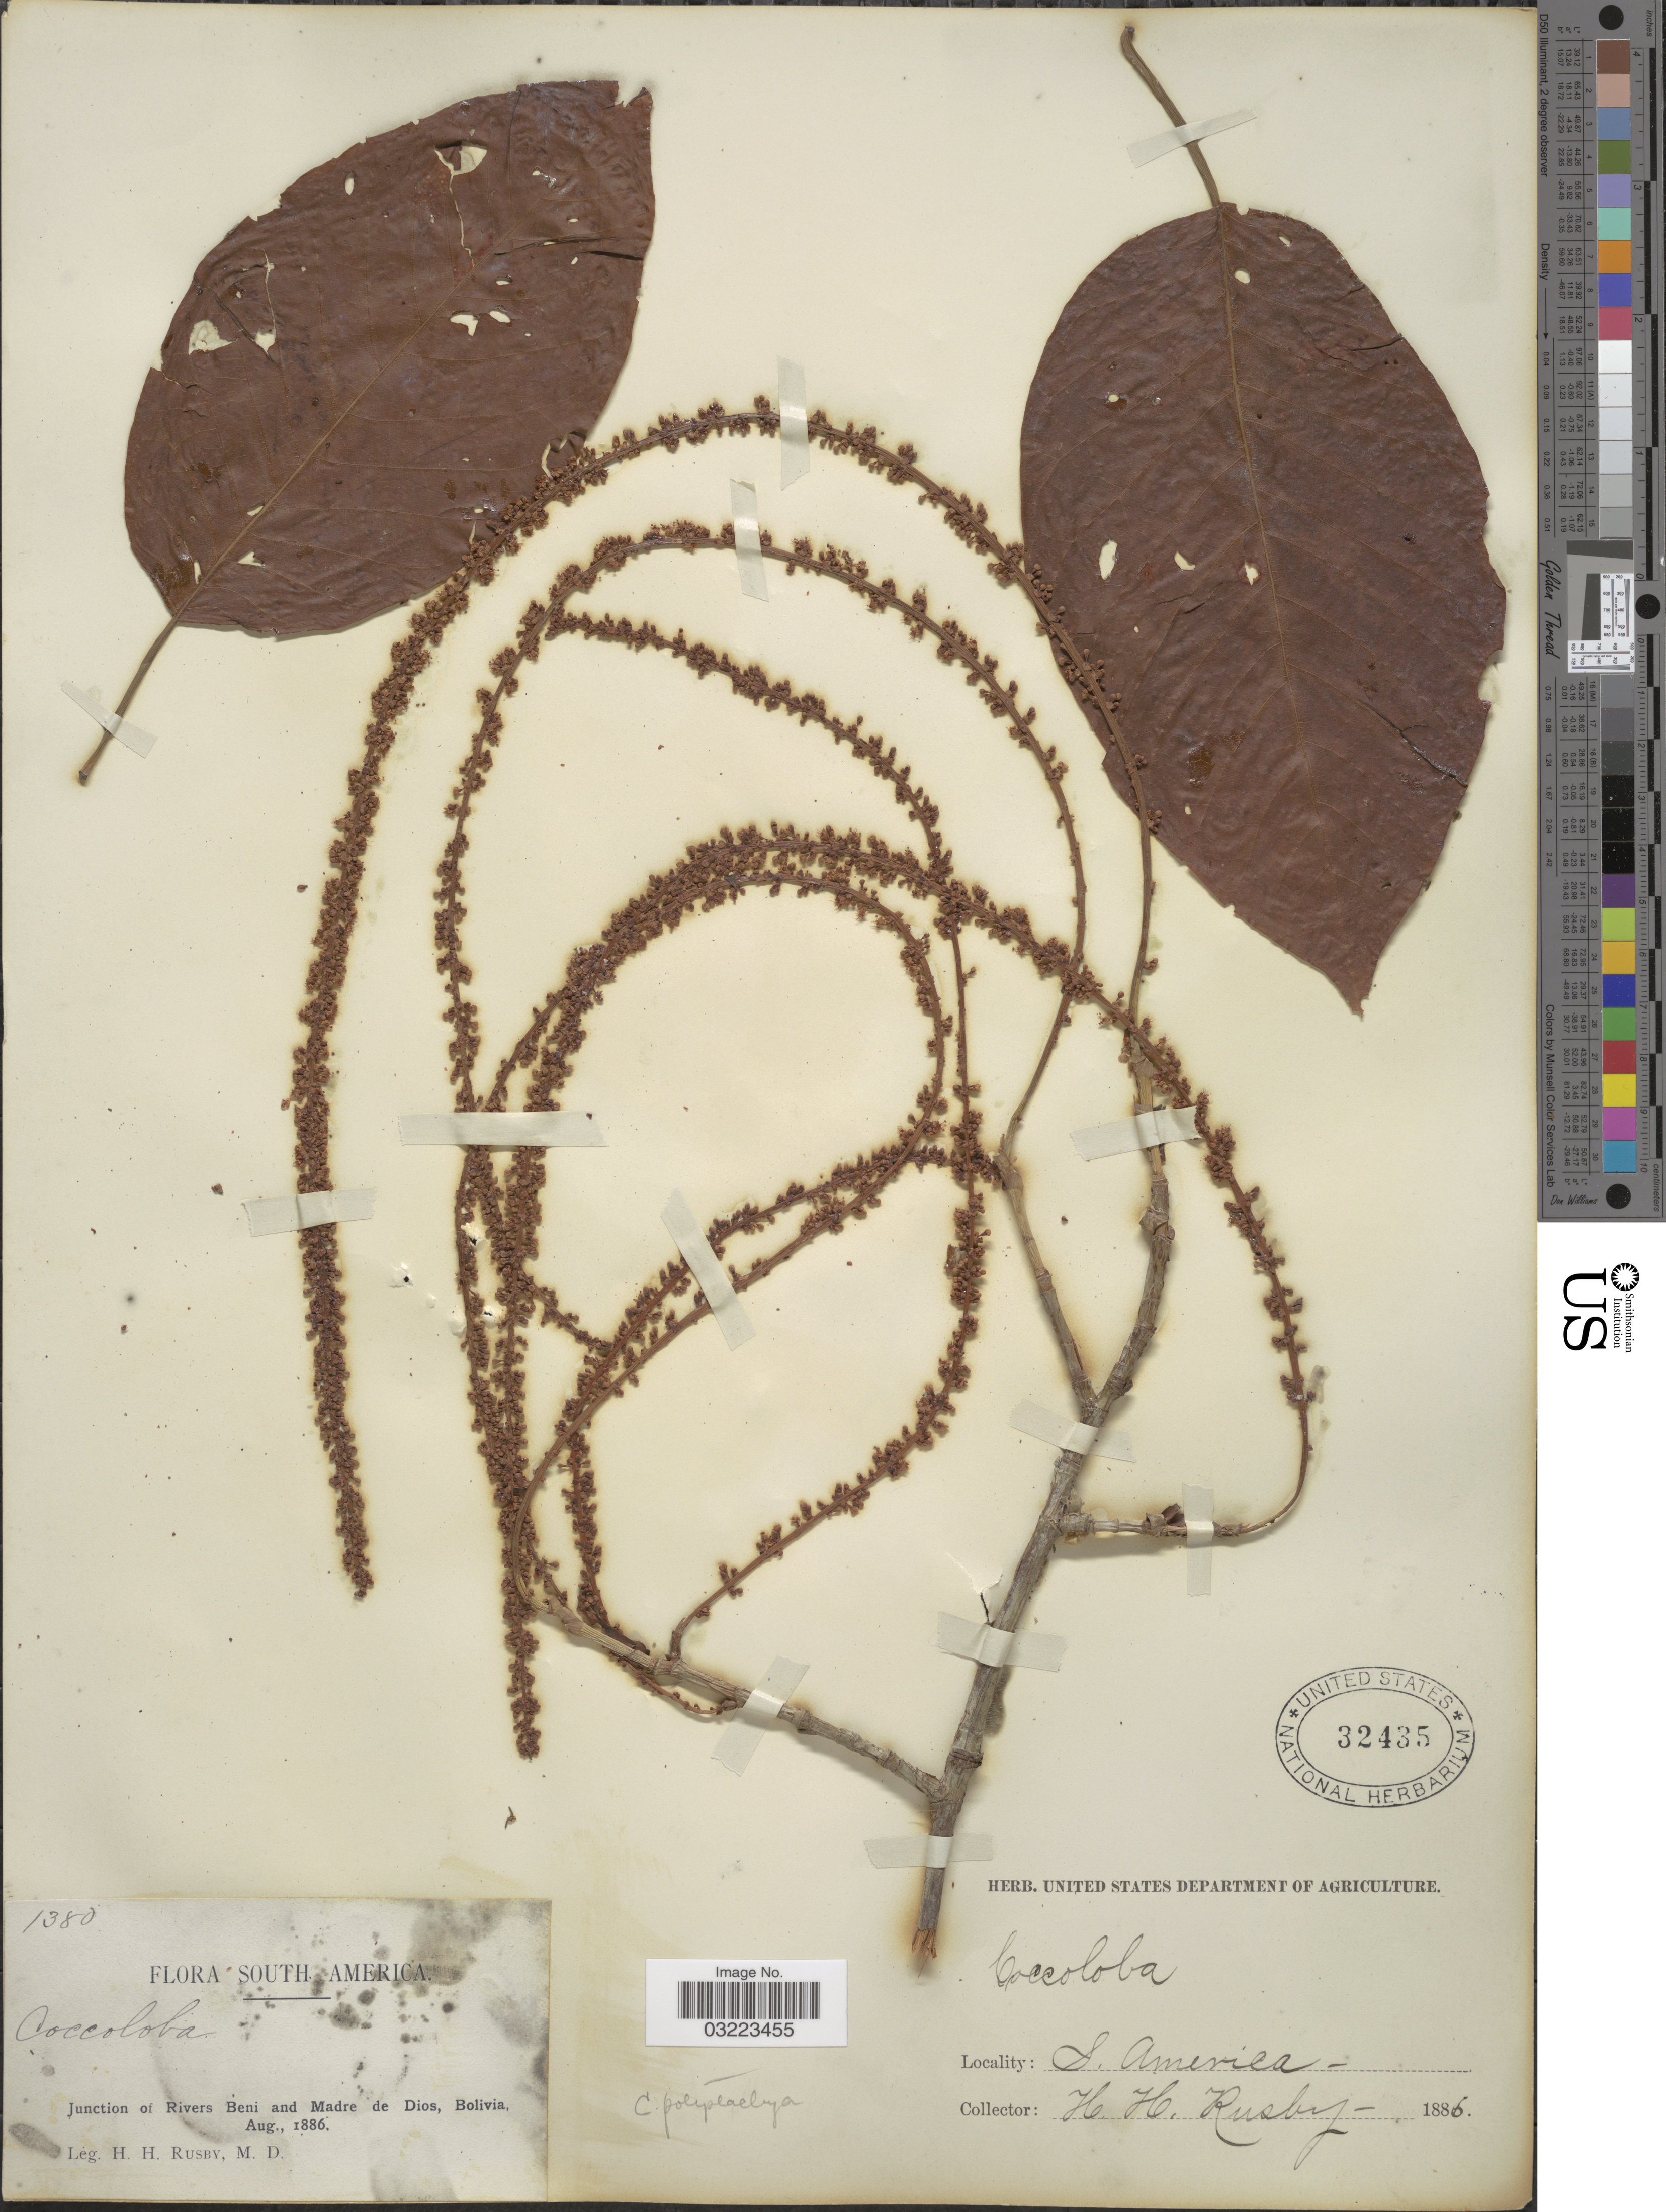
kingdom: Plantae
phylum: Tracheophyta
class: Magnoliopsida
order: Caryophyllales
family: Polygonaceae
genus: Coccoloba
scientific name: Coccoloba mollis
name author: Casar.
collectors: H. H. Rusby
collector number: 1380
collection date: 1886-08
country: Bolivia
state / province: Beni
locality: Junction of Rivers Beni and Madre de Dios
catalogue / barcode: US 32435